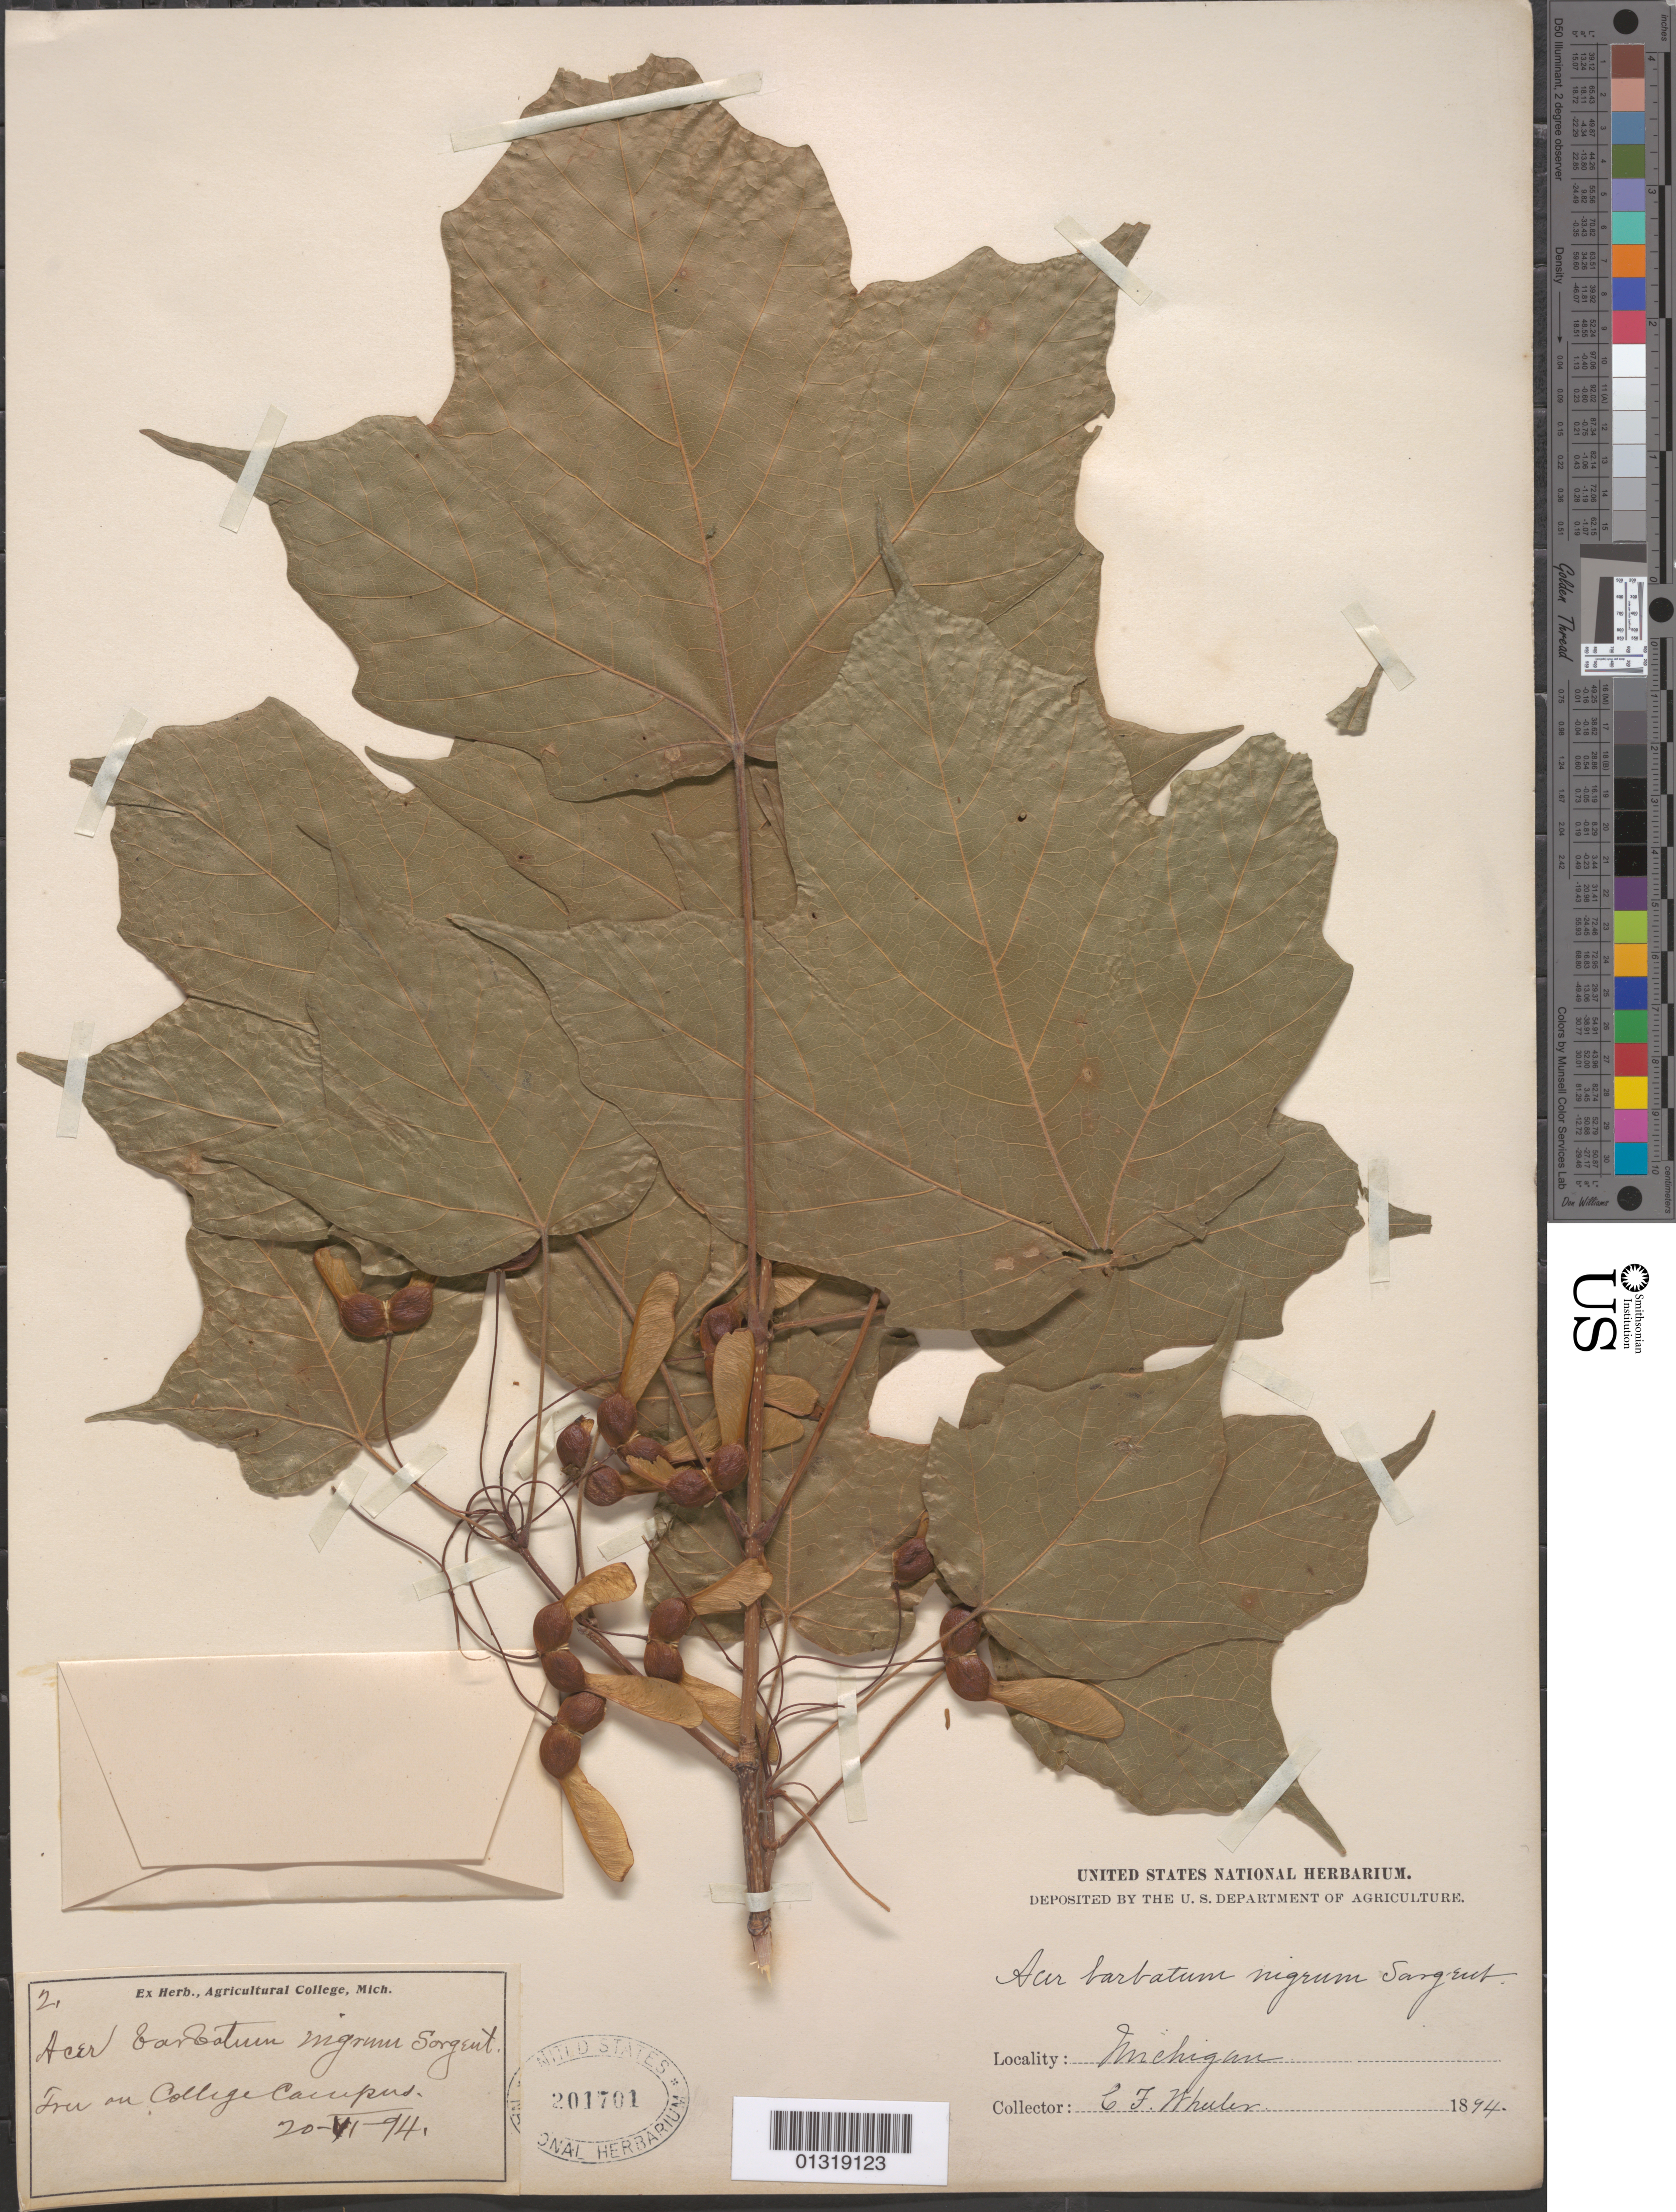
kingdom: Plantae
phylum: Tracheophyta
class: Magnoliopsida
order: Sapindales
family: Sapindaceae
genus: Acer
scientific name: Acer saccharum subsp. skutchii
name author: (Rehder) A.E. Murray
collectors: C. Wheeler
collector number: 2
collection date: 1894-06-20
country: United States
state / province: Michigan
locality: Agricultural College [East Lansing, MI?], on college campus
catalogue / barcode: US 201701